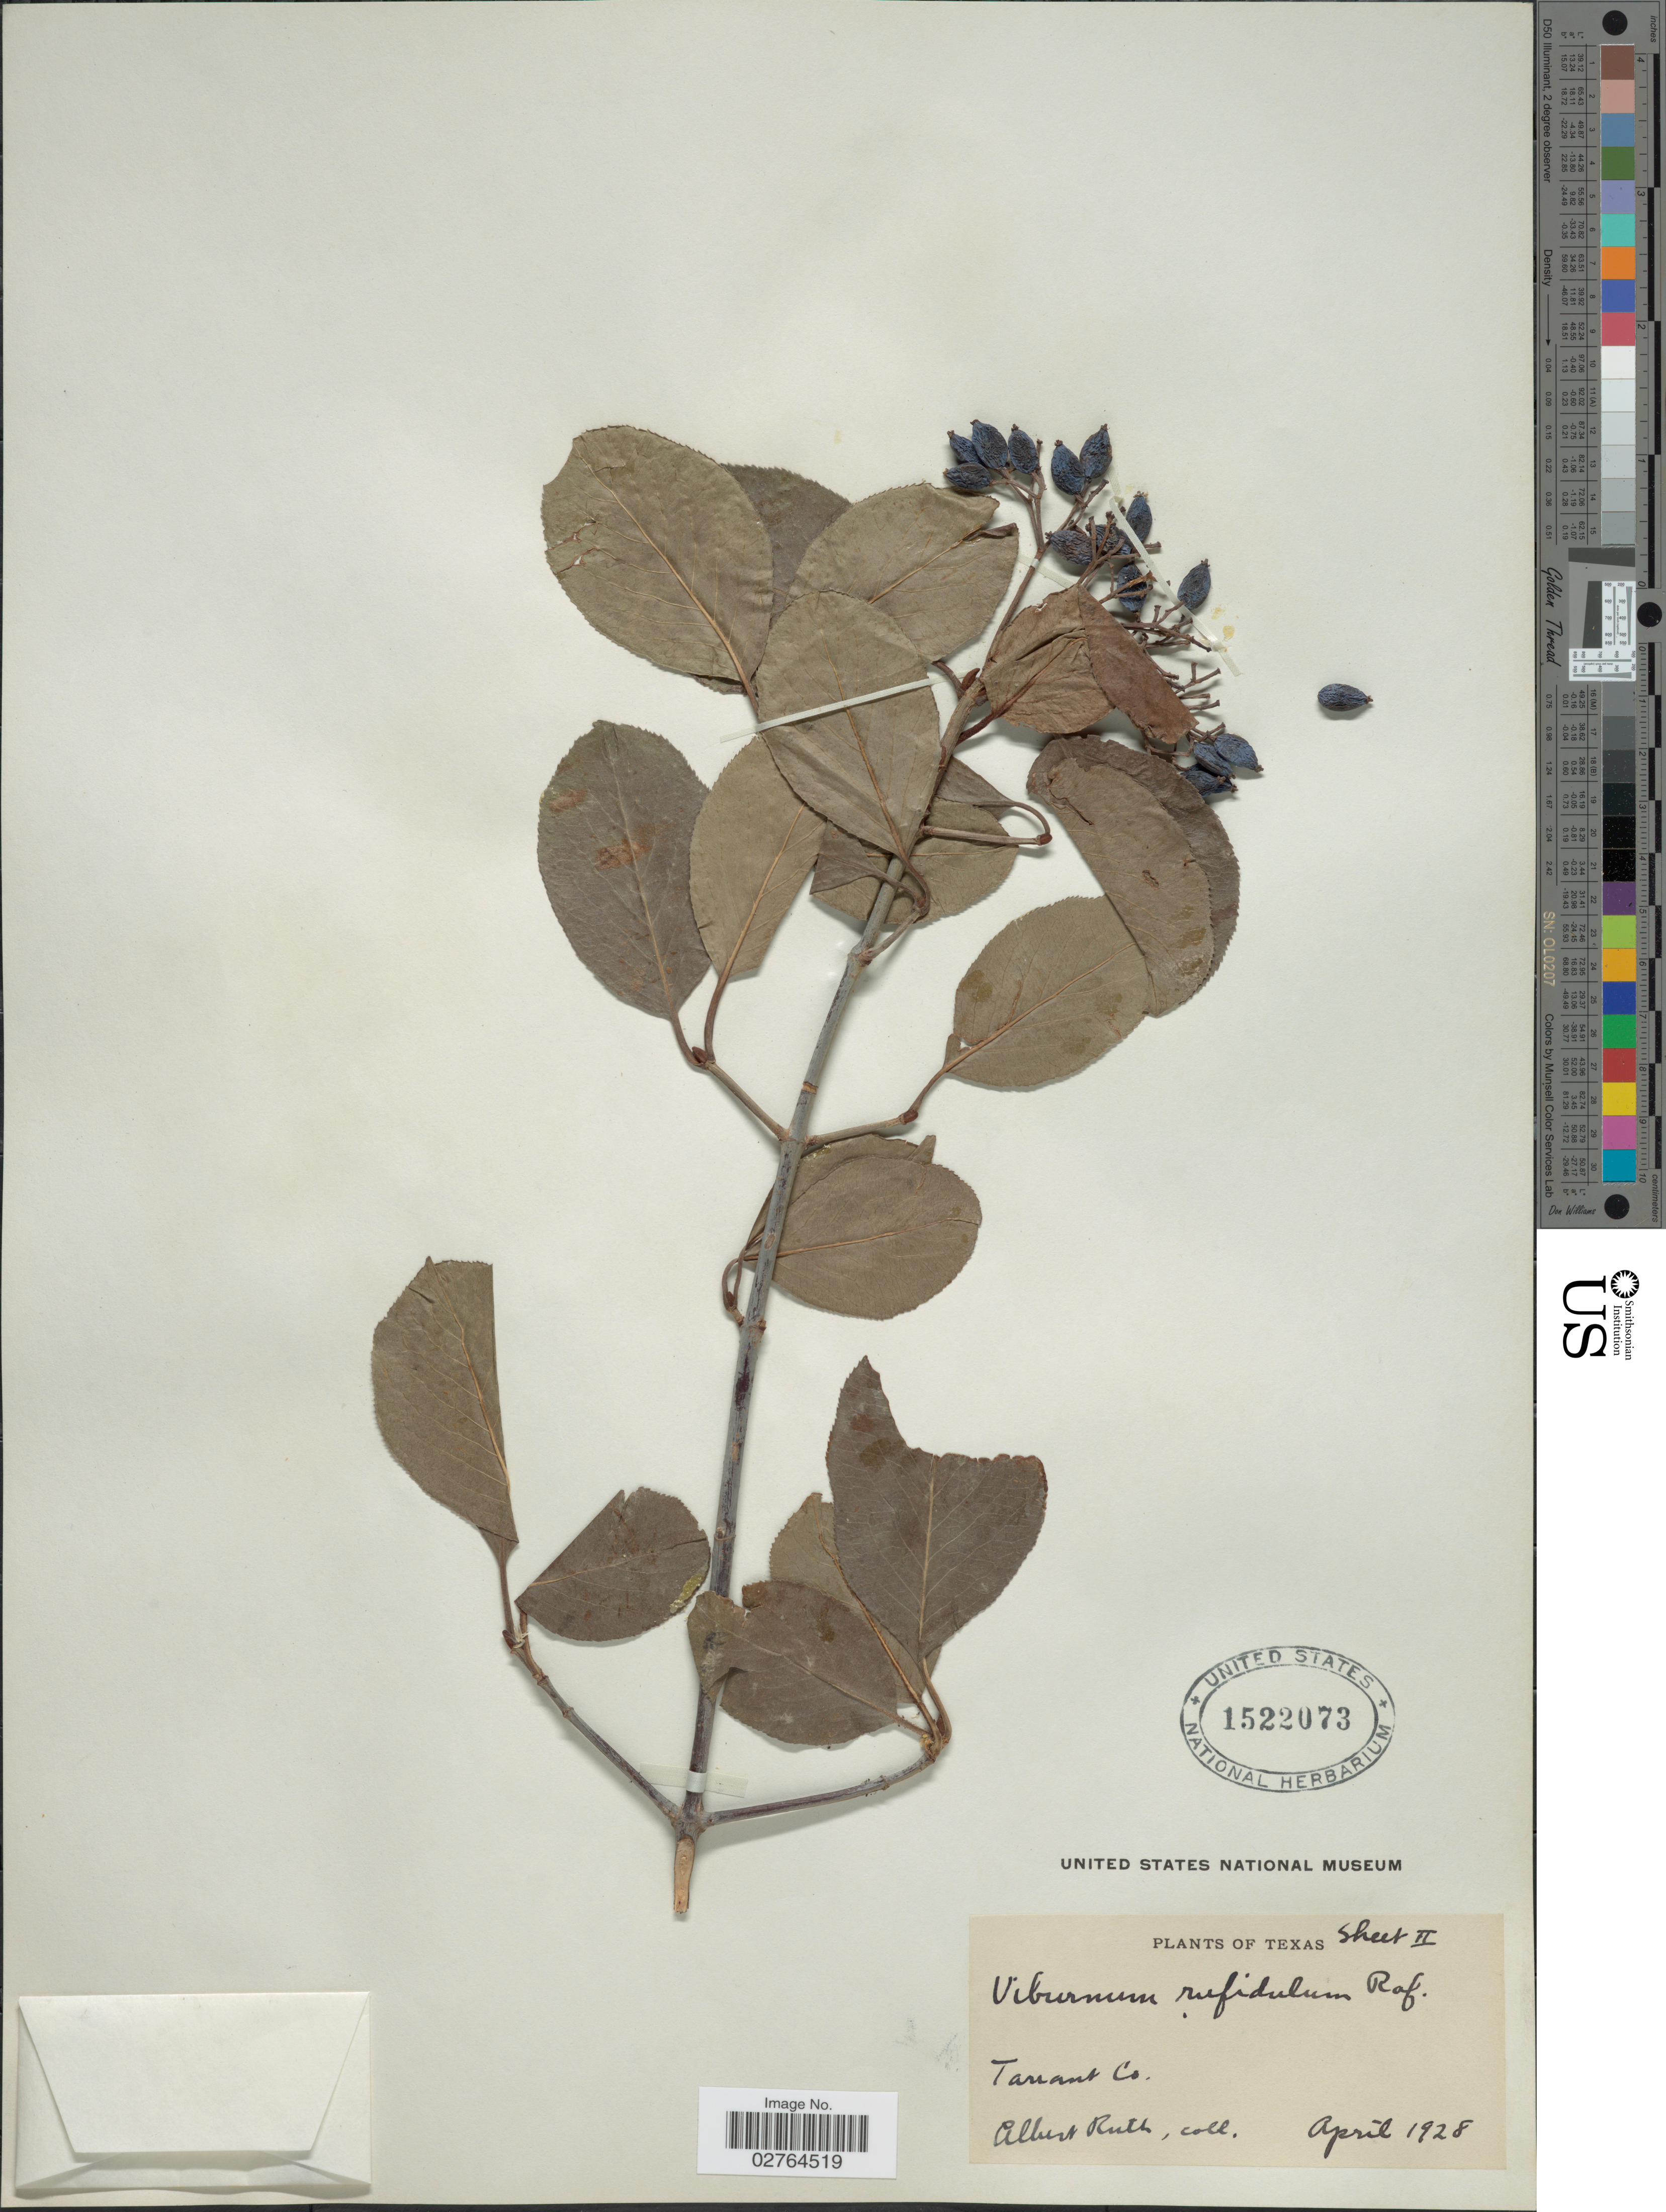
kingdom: Plantae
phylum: Tracheophyta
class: Magnoliopsida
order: Dipsacales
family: Viburnaceae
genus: Viburnum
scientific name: Viburnum rufidulum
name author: Raf.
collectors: A. Ruth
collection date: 1928-04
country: United States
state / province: Texas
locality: Tarrant Co.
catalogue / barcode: US 1522073